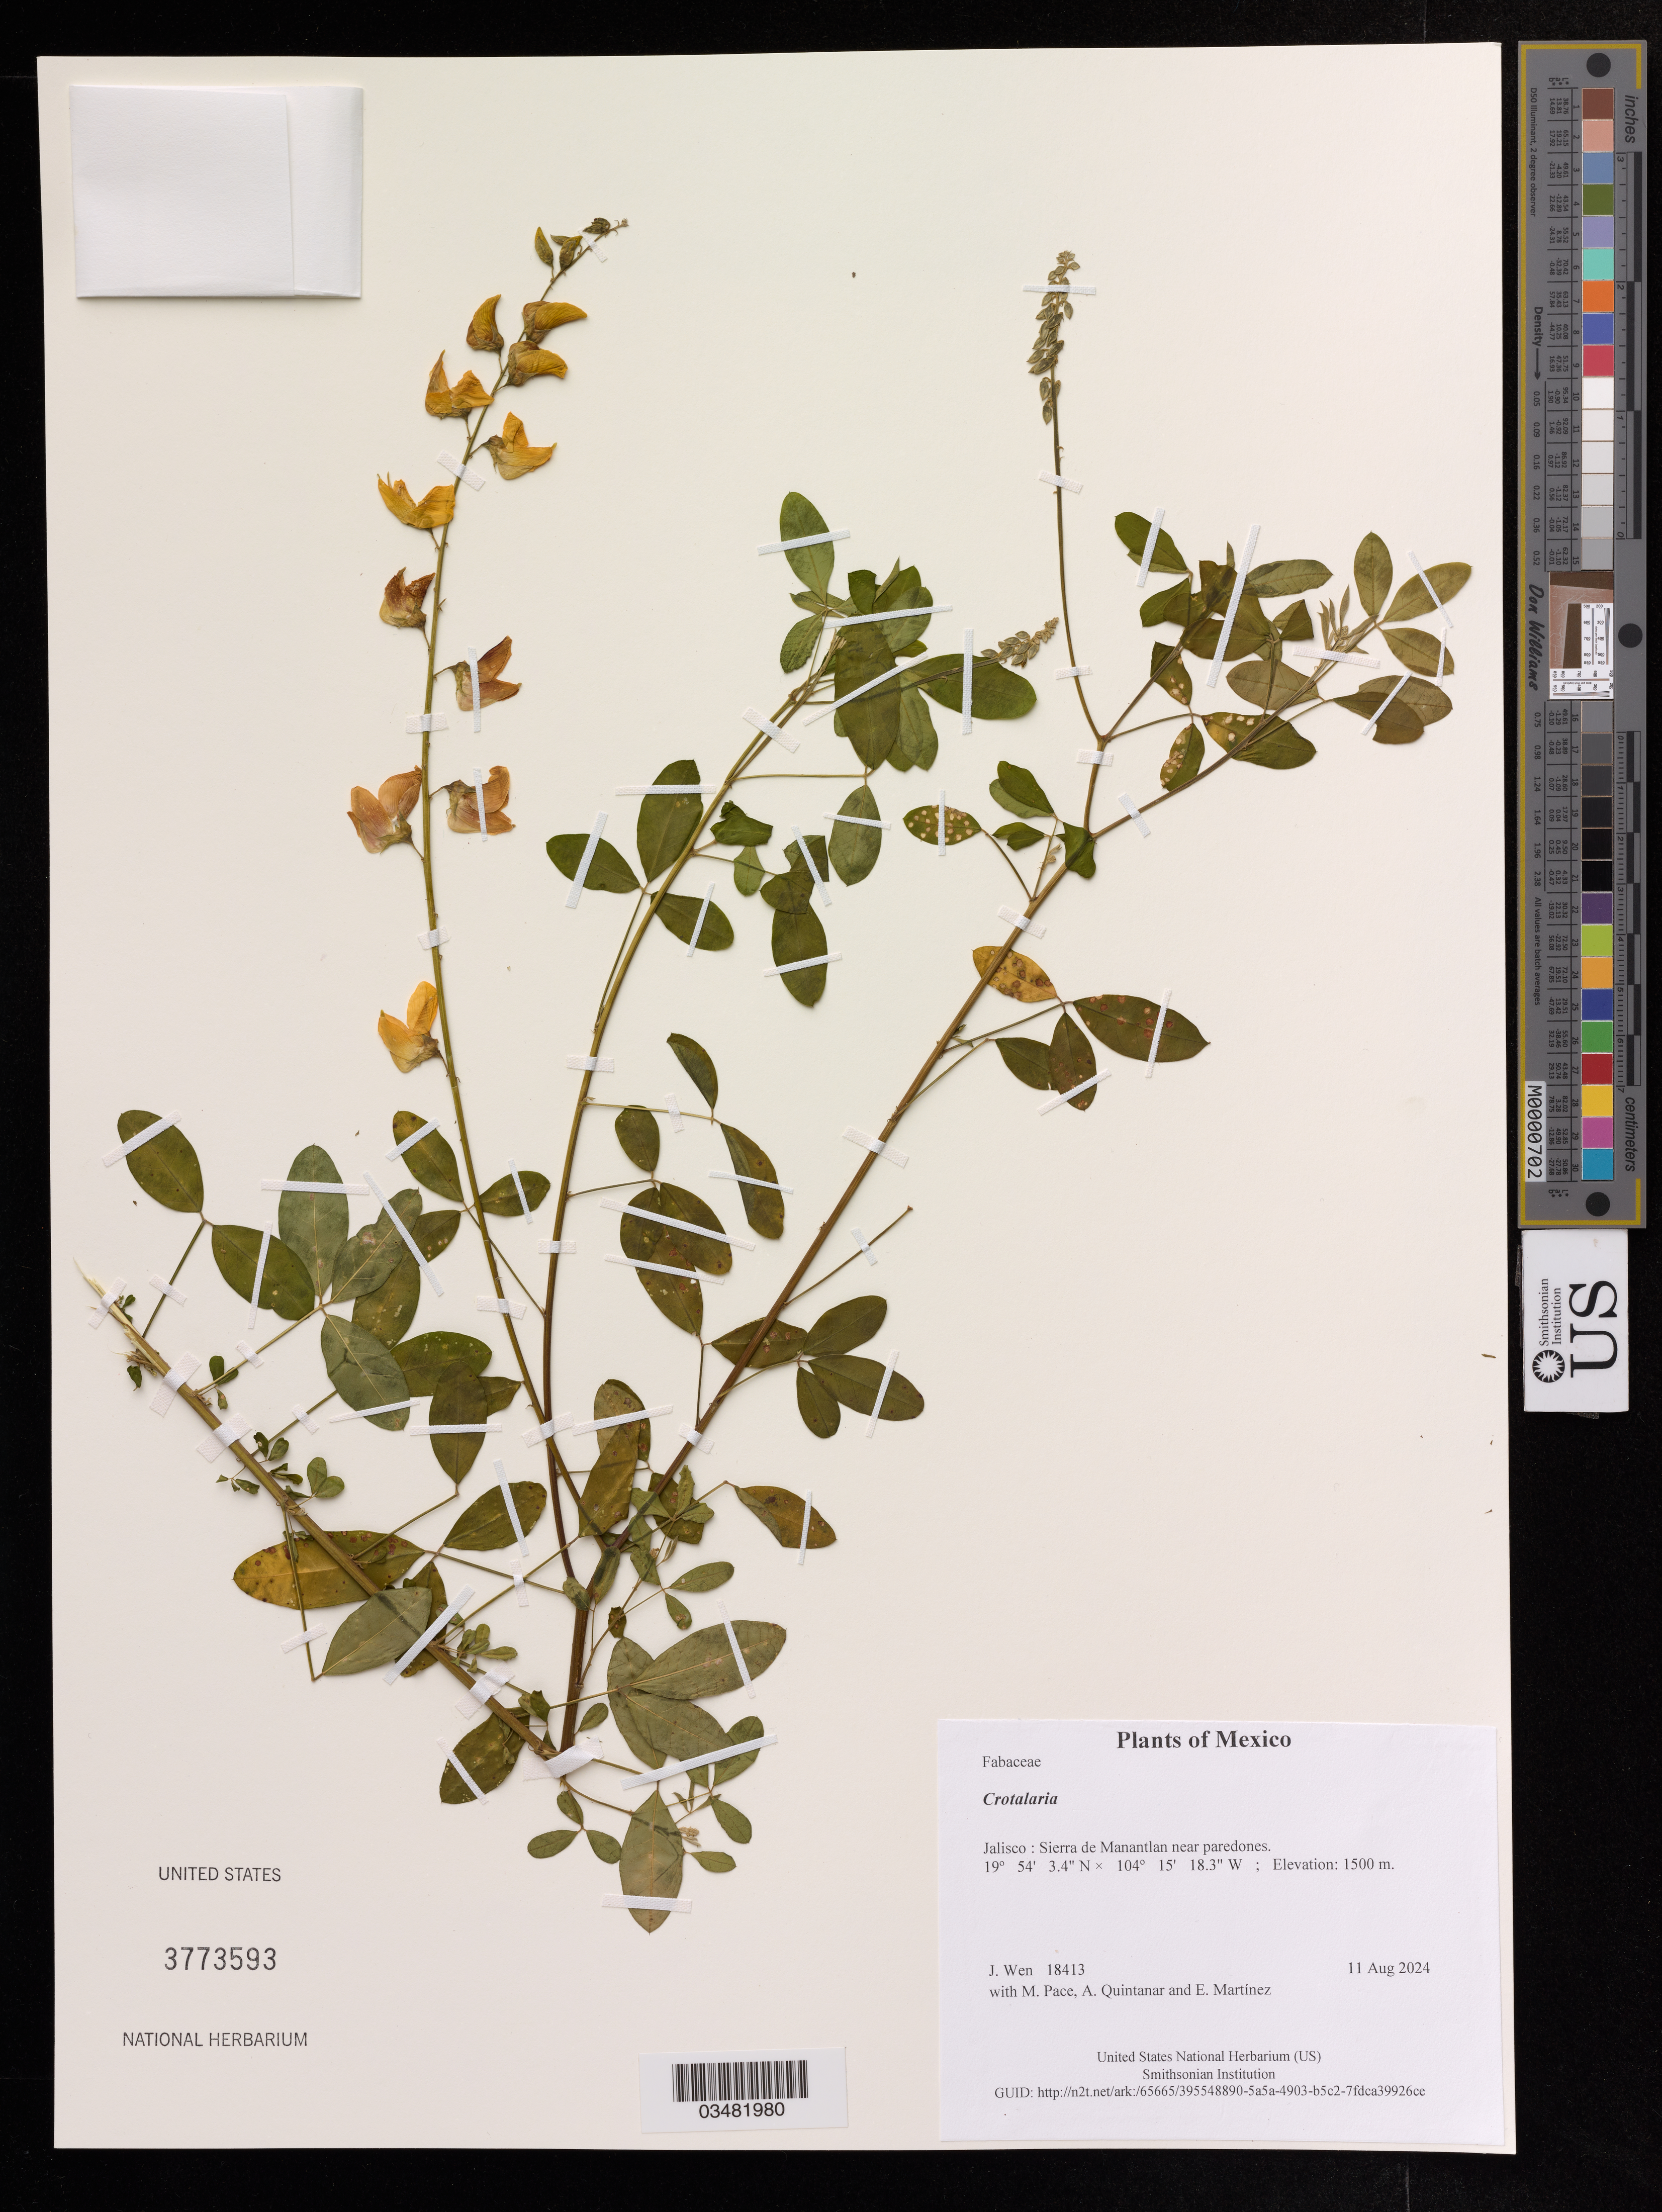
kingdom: Plantae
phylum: Tracheophyta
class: Magnoliopsida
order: Fabales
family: Fabaceae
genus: Crotalaria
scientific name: Crotalaria sp.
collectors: J. Wen, M. Pace, A. Quintanar & E. Martinez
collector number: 18413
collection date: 2024-08-11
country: Mexico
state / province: Jalisco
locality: Sierra de Manantlan near paredones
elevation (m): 1500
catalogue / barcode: US 3773593